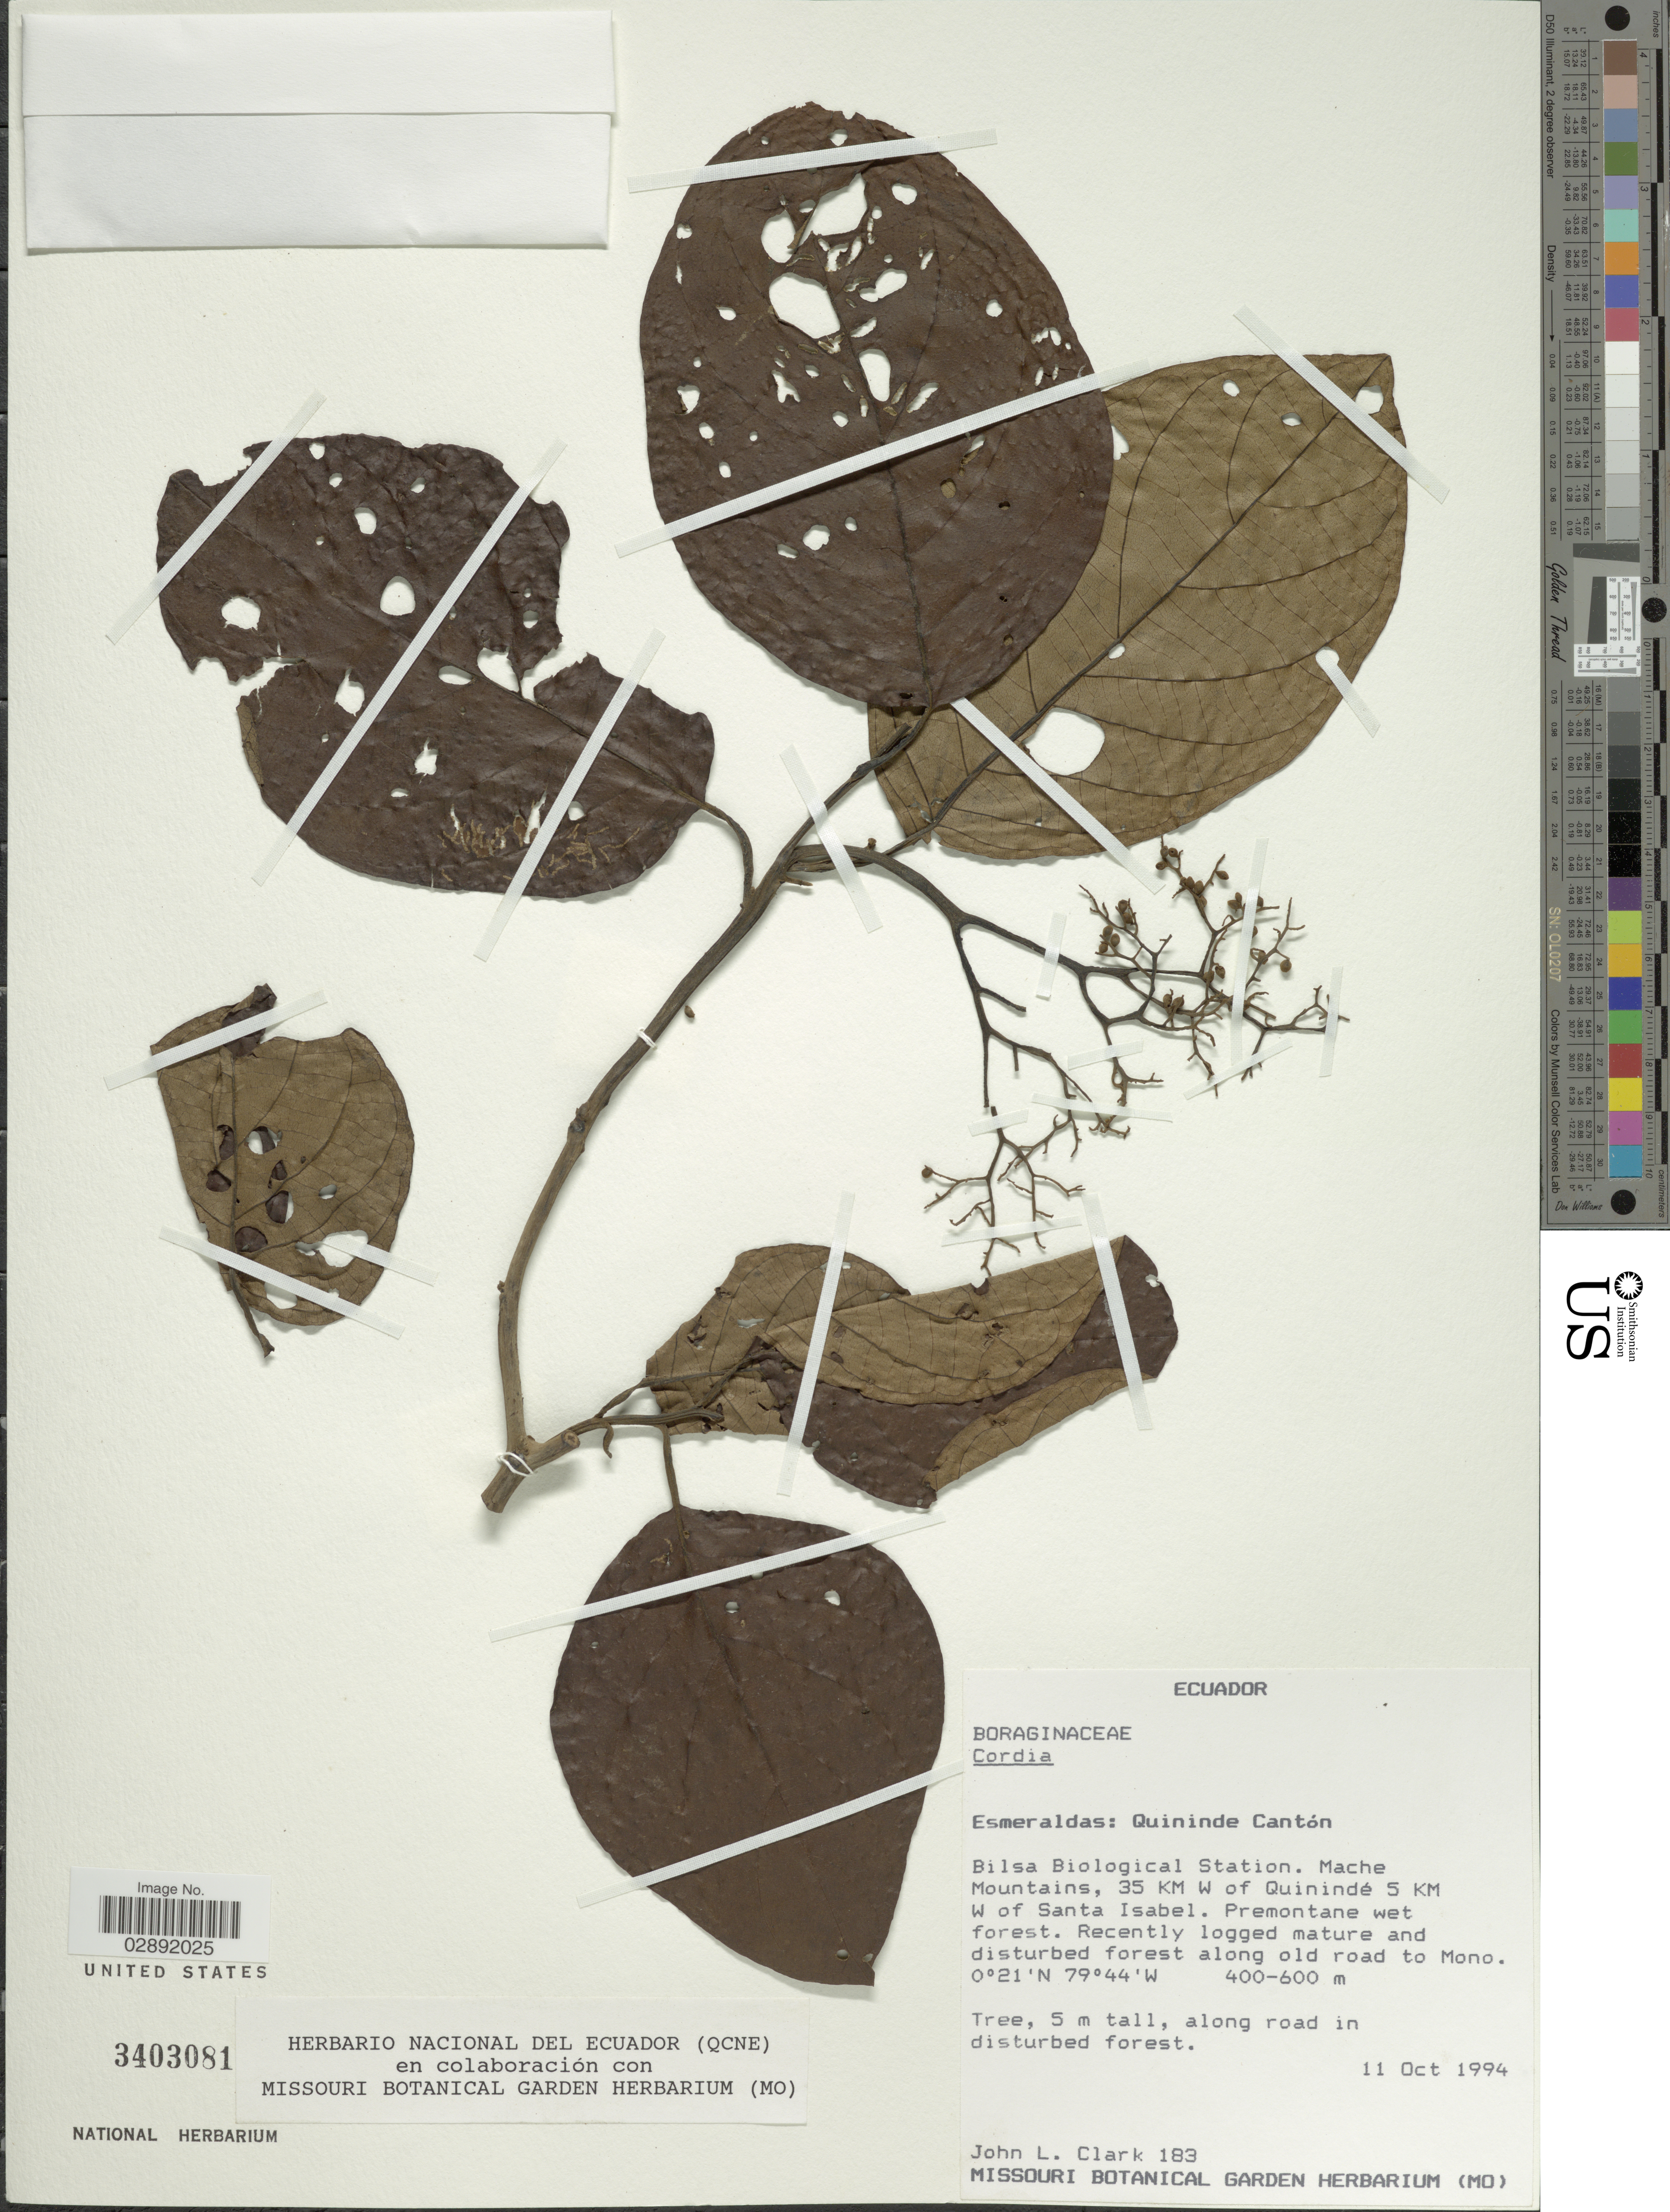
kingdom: Plantae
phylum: Tracheophyta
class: Magnoliopsida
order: Boraginales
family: Cordiaceae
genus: Cordia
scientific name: Cordia sp.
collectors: J. L. Clark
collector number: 183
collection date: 1994-10-11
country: Ecuador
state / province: Esmeraldas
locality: Quininde Cantón, Bilsa Biological Station. Mache Mountains, 35 KM W of Quinindé, 5 KM W of Santa Isabel. Recently logged mature and disturbed forest along old road to Mono.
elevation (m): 400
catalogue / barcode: US 3403081